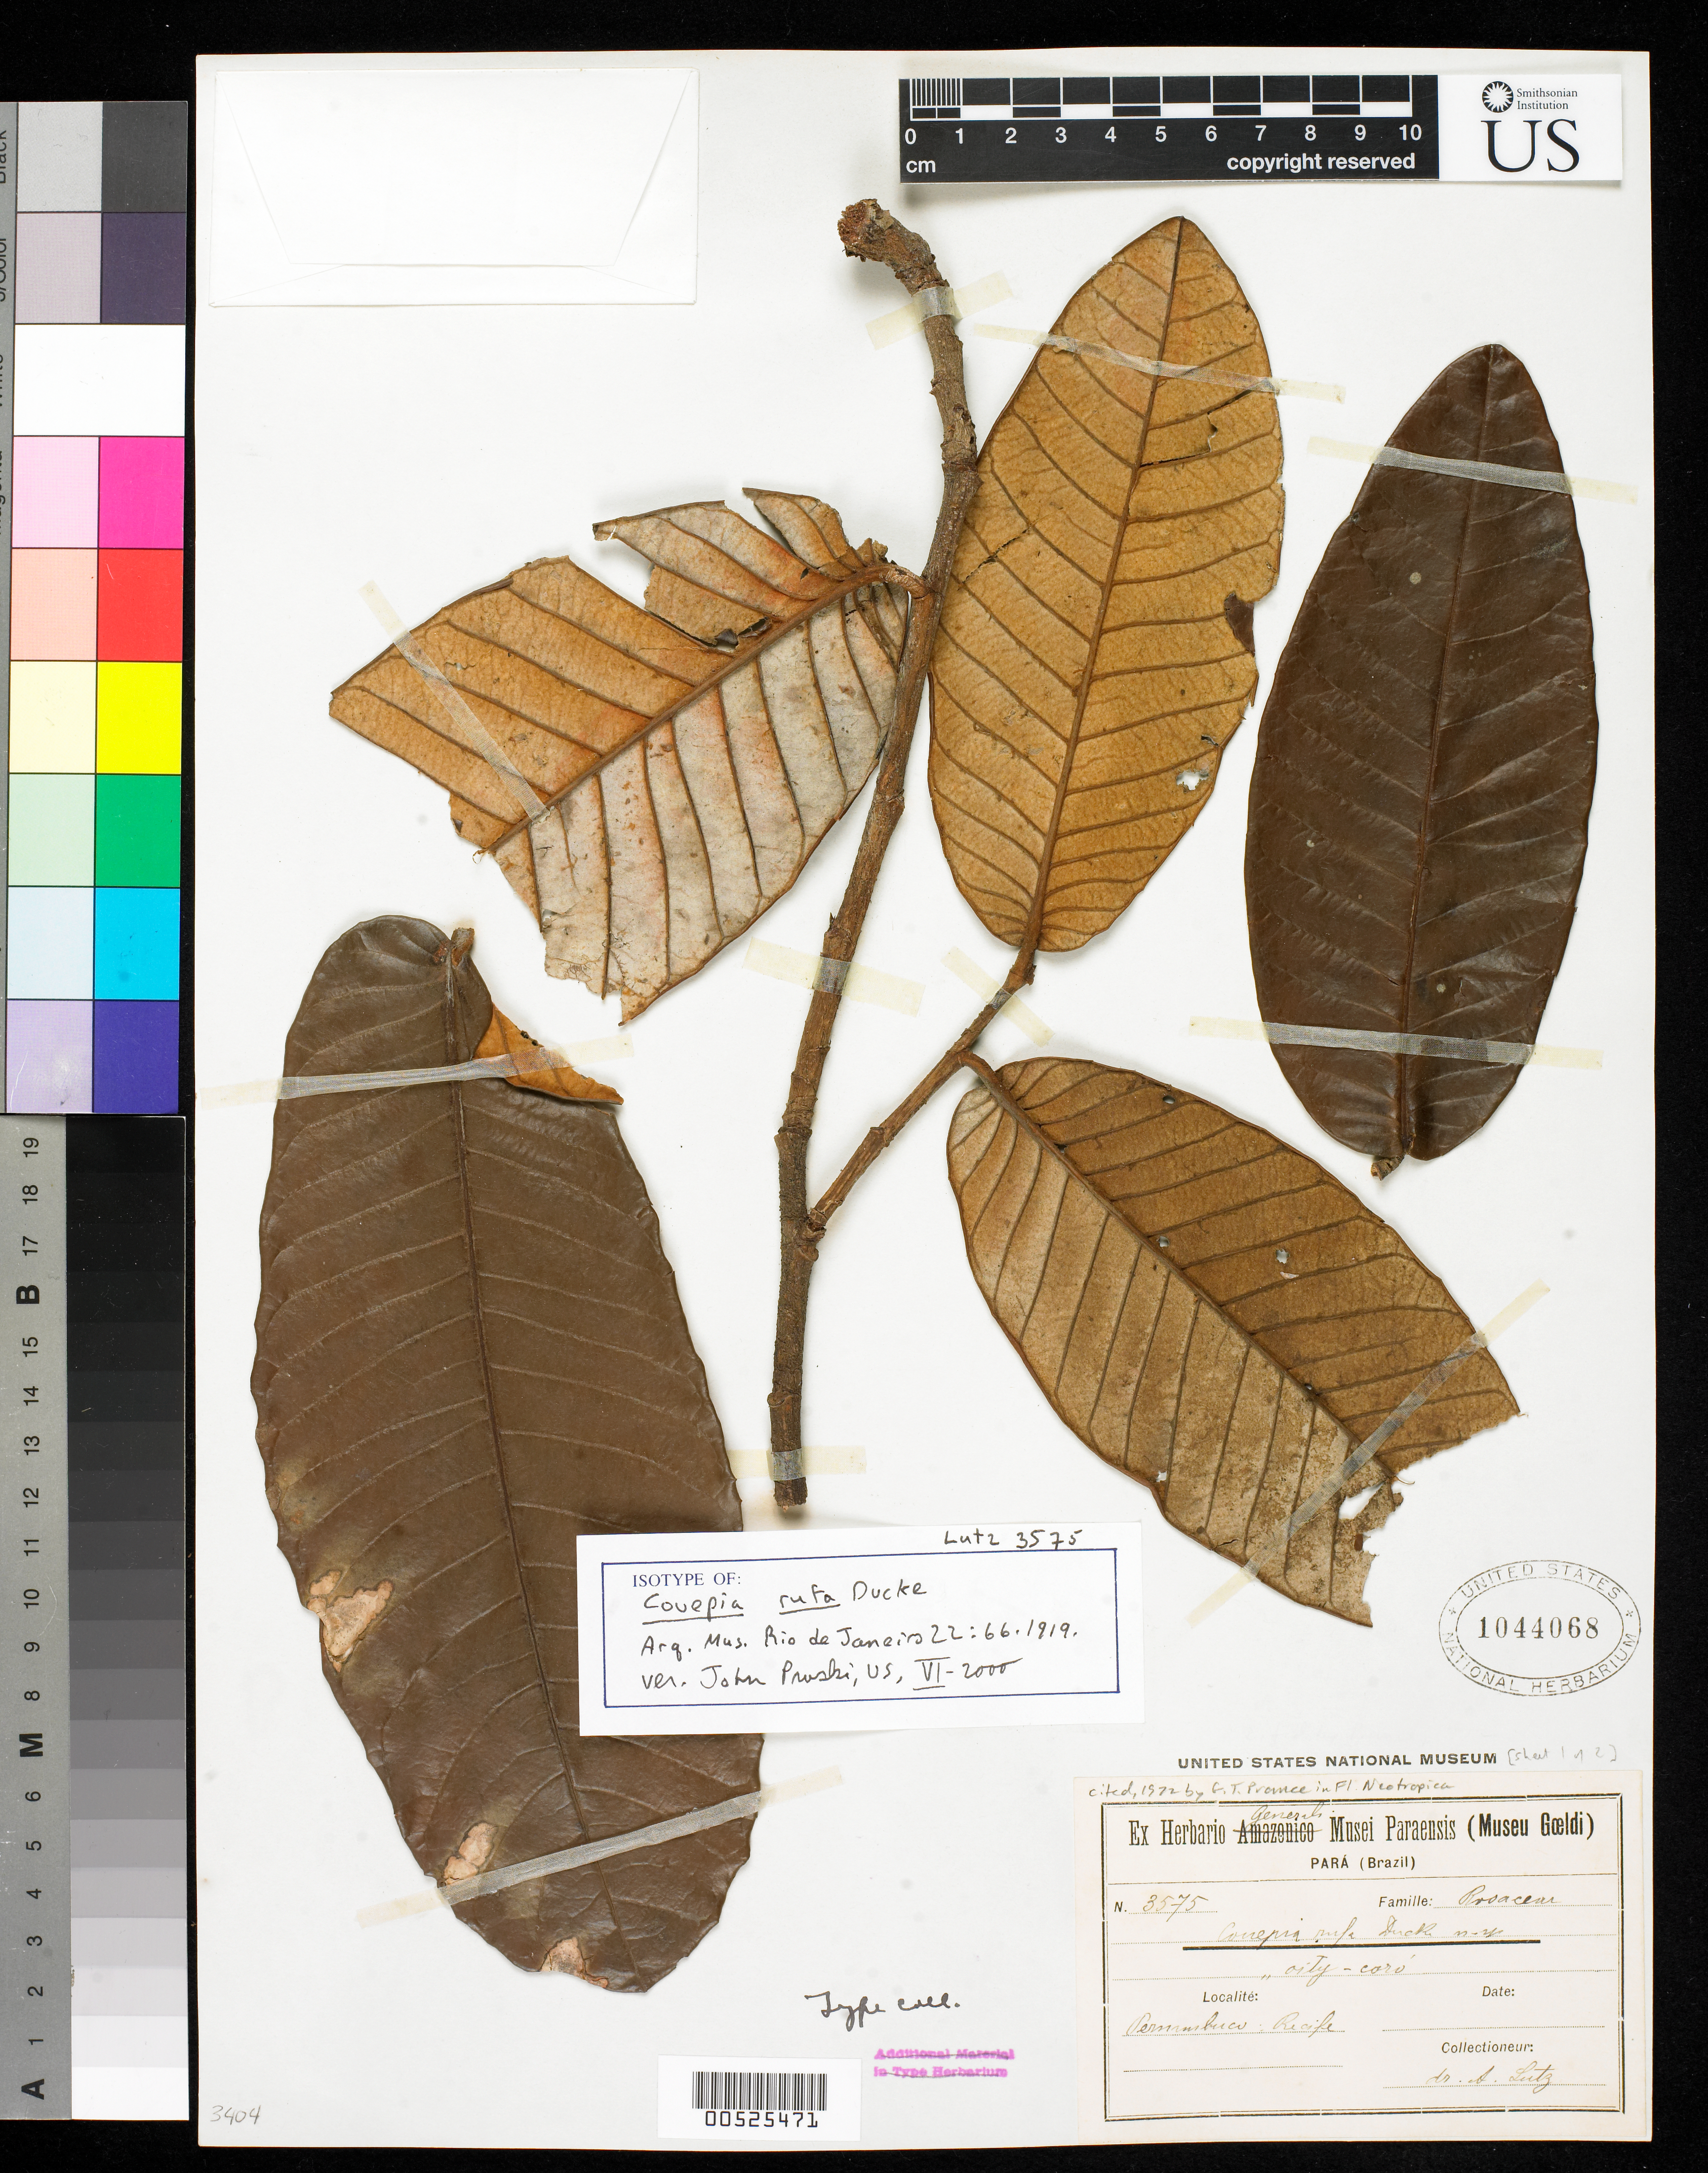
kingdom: Plantae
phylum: Tracheophyta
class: Magnoliopsida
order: Malpighiales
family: Chrysobalanaceae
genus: Couepia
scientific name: Couepia rufa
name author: Ducke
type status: Isotype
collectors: A. Lutz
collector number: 3575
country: Brazil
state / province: Pernambuco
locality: Recife.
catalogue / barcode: US 1044068